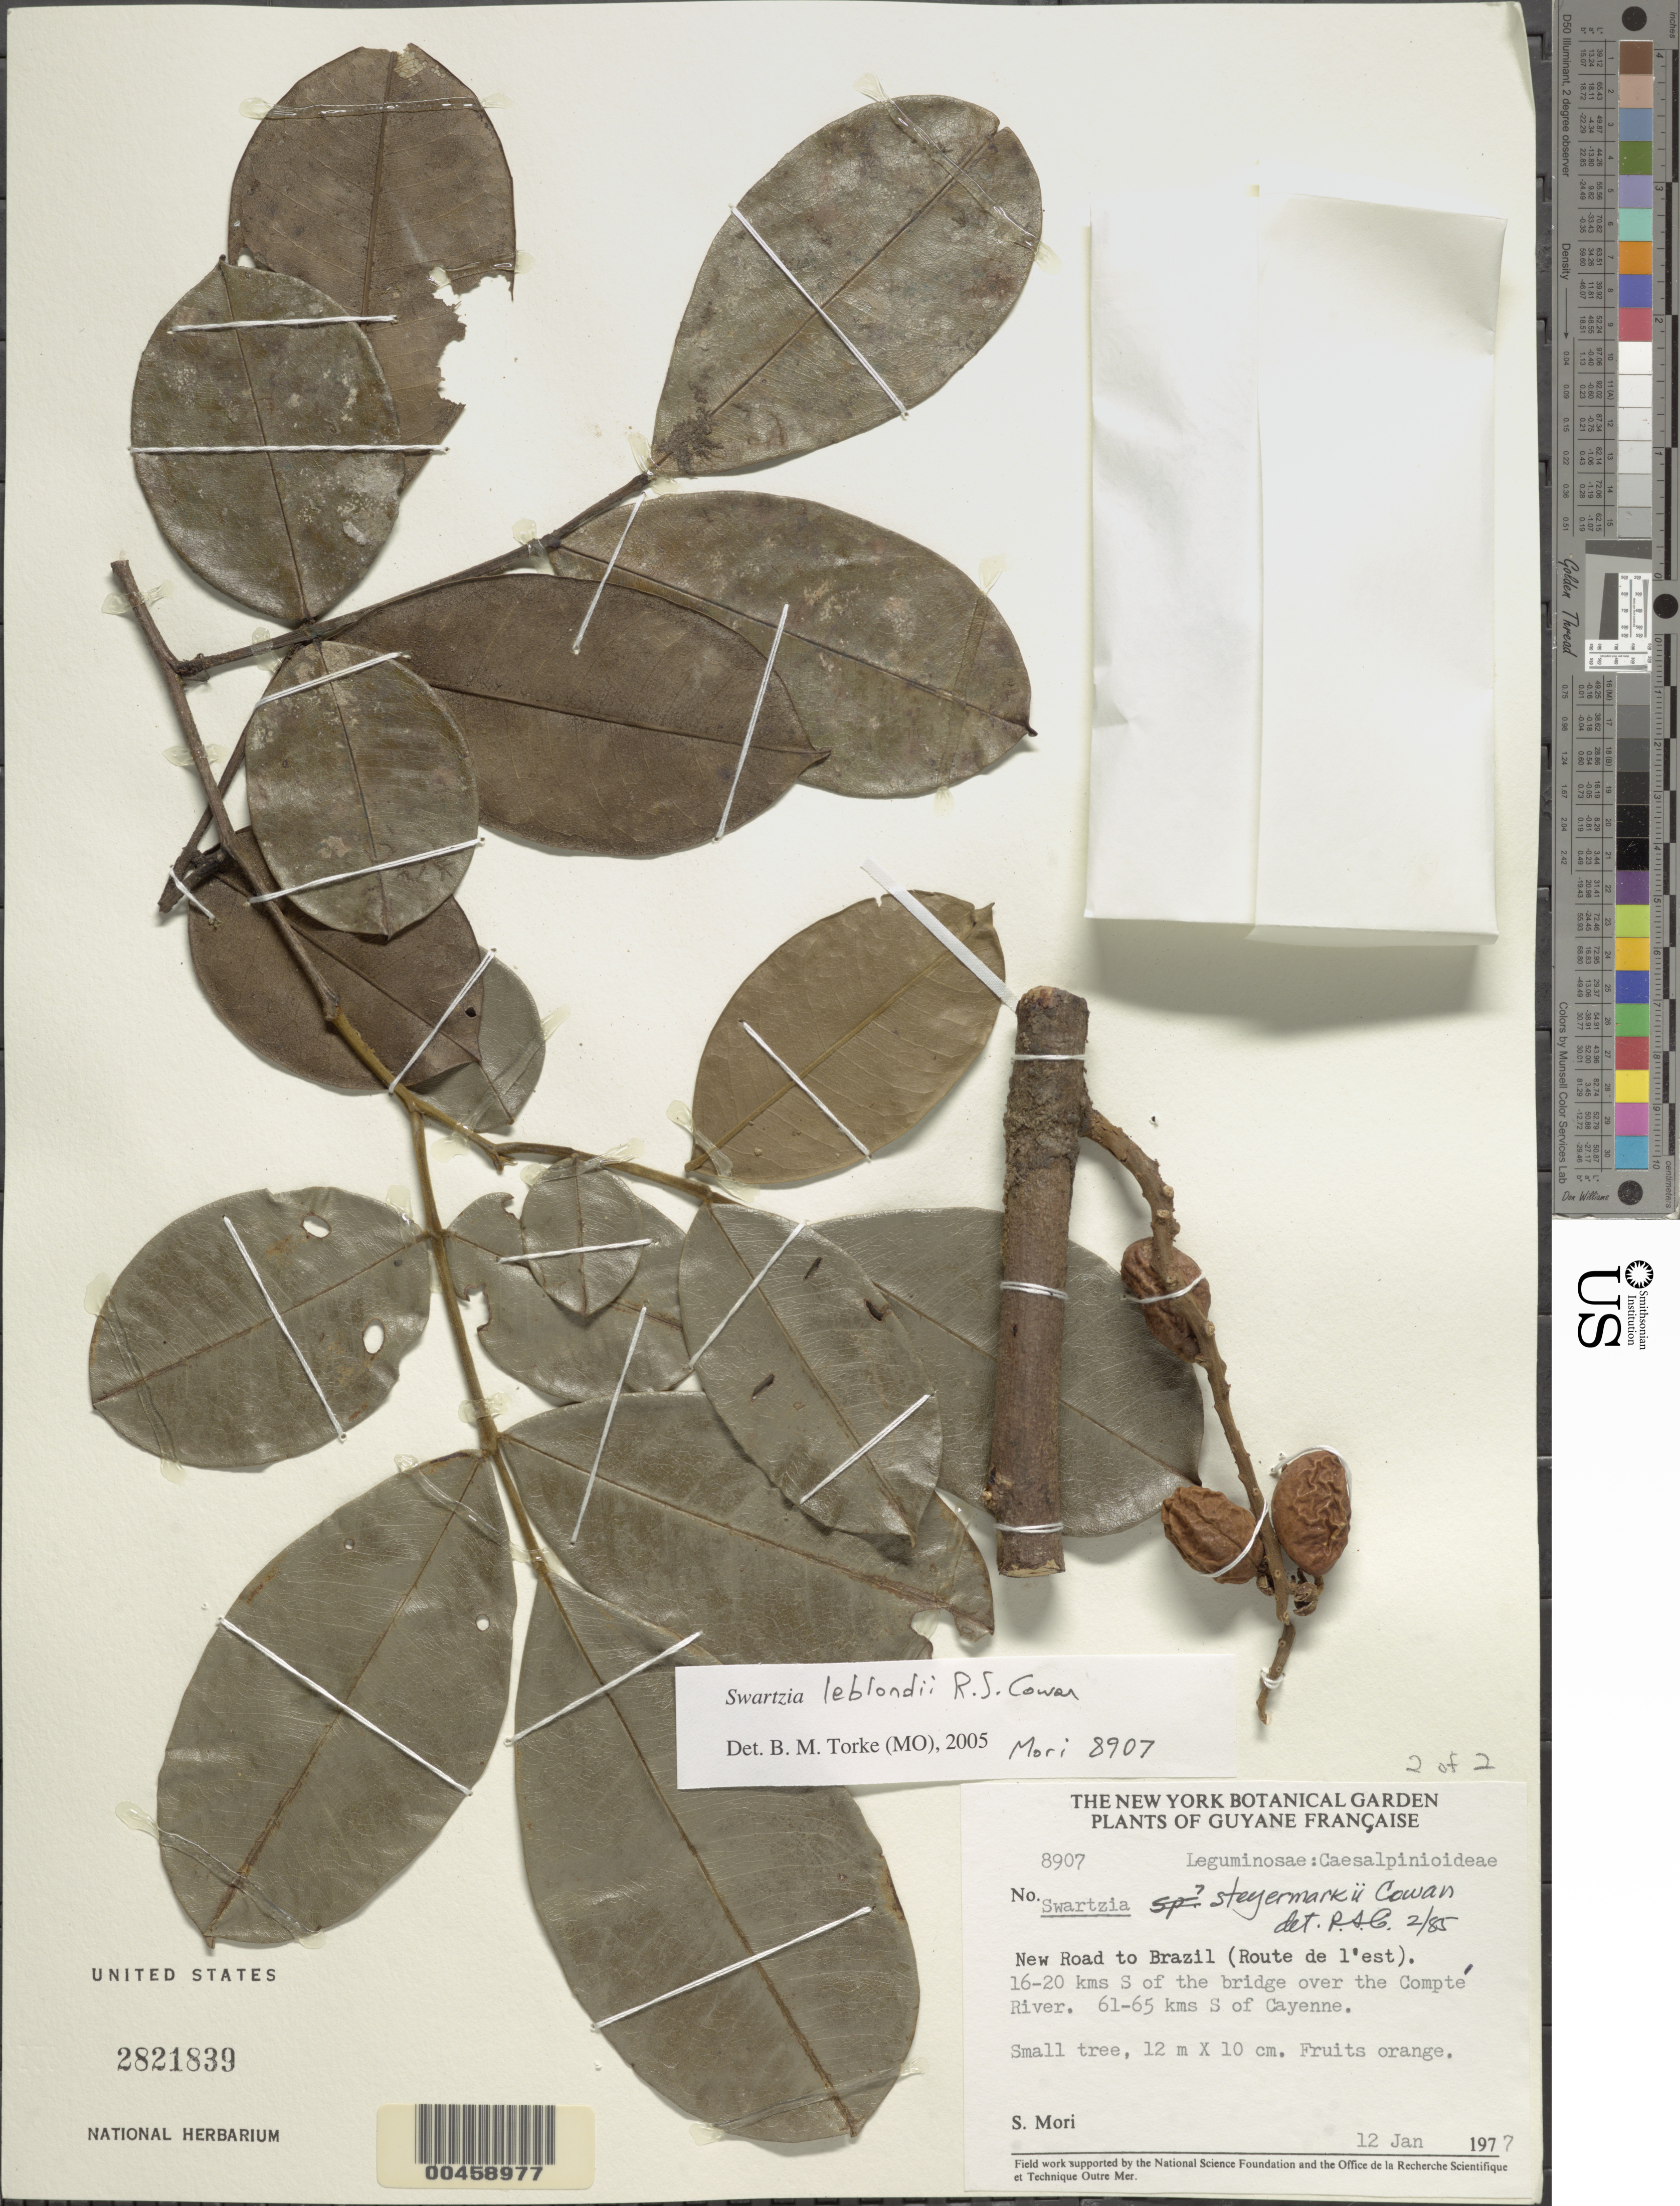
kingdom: Plantae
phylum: Tracheophyta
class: Magnoliopsida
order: Fabales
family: Fabaceae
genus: Swartzia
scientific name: Swartzia leblondii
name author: R.S. Cowan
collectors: S. Mori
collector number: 8907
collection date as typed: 12 Jan 1977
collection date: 1977-01-12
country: French Guiana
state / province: Cayenne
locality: Compte river, 16 - 20 km s of bridge over; new road to brazil (route de l'est); 61 - 65 km s of cayenne. [former arrondissement of inini.]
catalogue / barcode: US 2821839